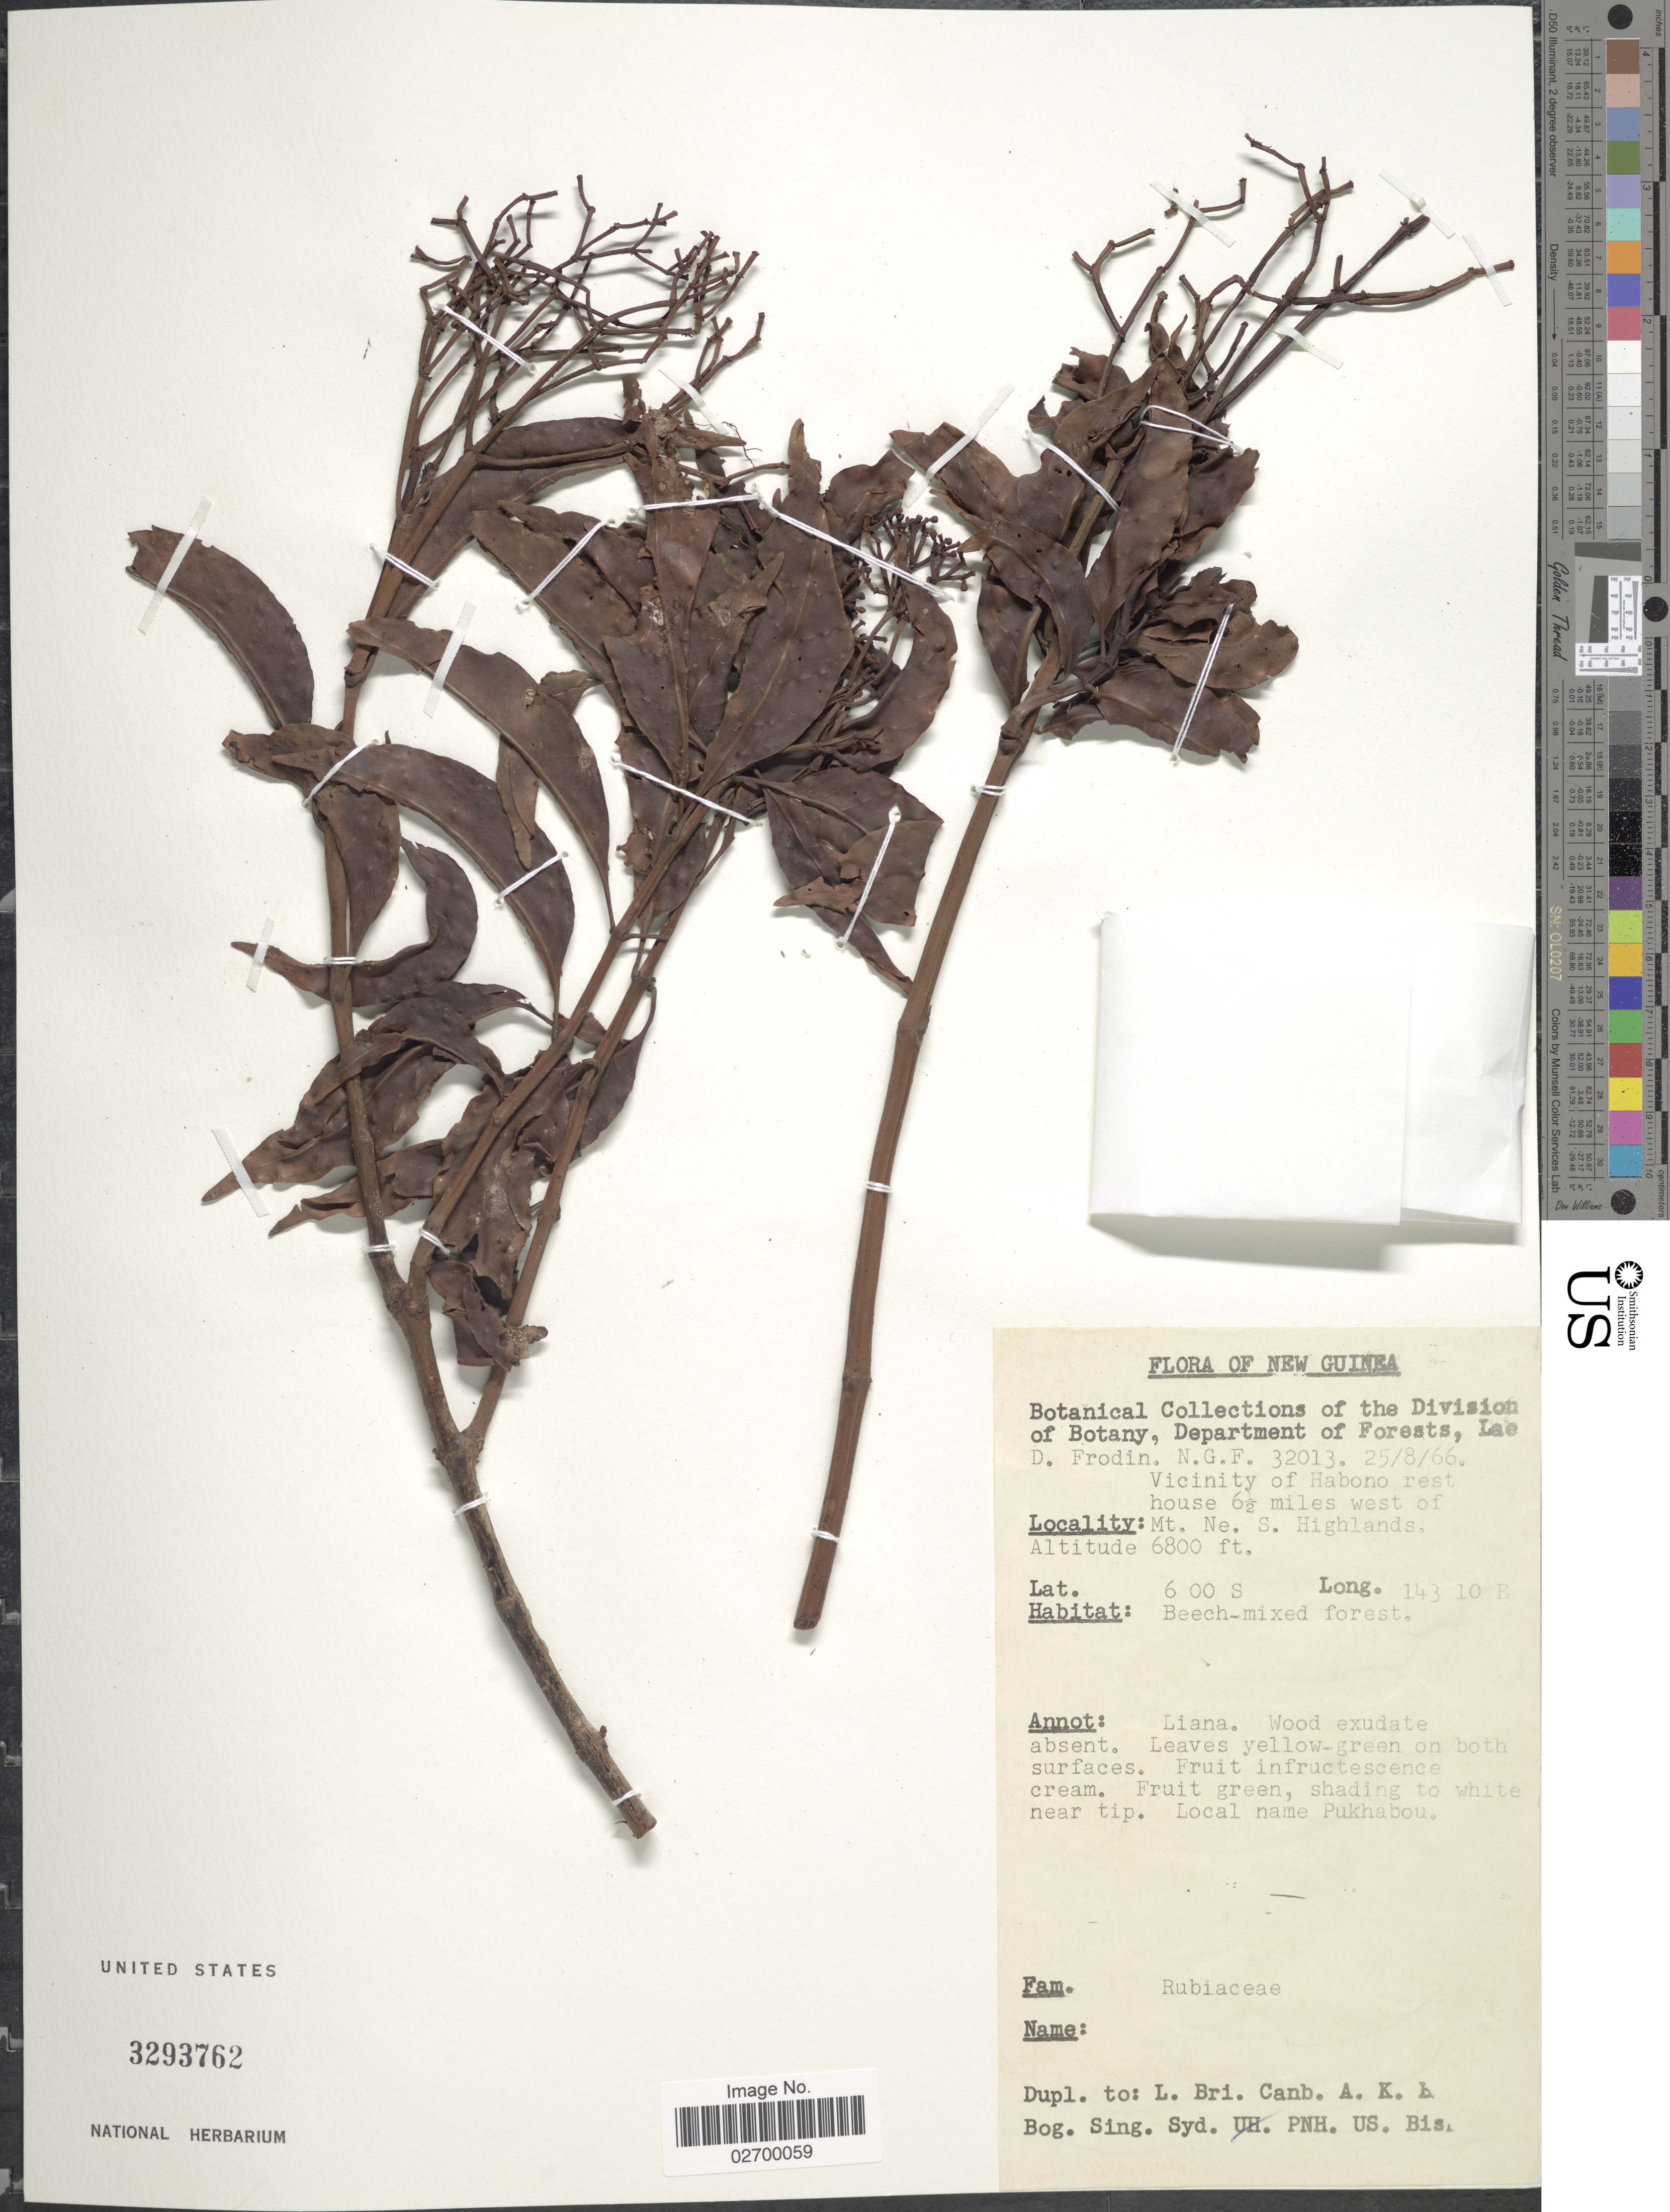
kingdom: Plantae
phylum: Tracheophyta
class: Magnoliopsida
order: Gentianales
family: Rubiaceae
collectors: D. G. Frodin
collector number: N.G.F. 32013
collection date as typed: Transcribed d/m/y: 25/8/66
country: Papua New Guinea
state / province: Southern Highlands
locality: New Guinea. Vicinity of Habono rest house 6½ miles west of Mt. Ne. S. Highlands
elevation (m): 2073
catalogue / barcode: US 3293762